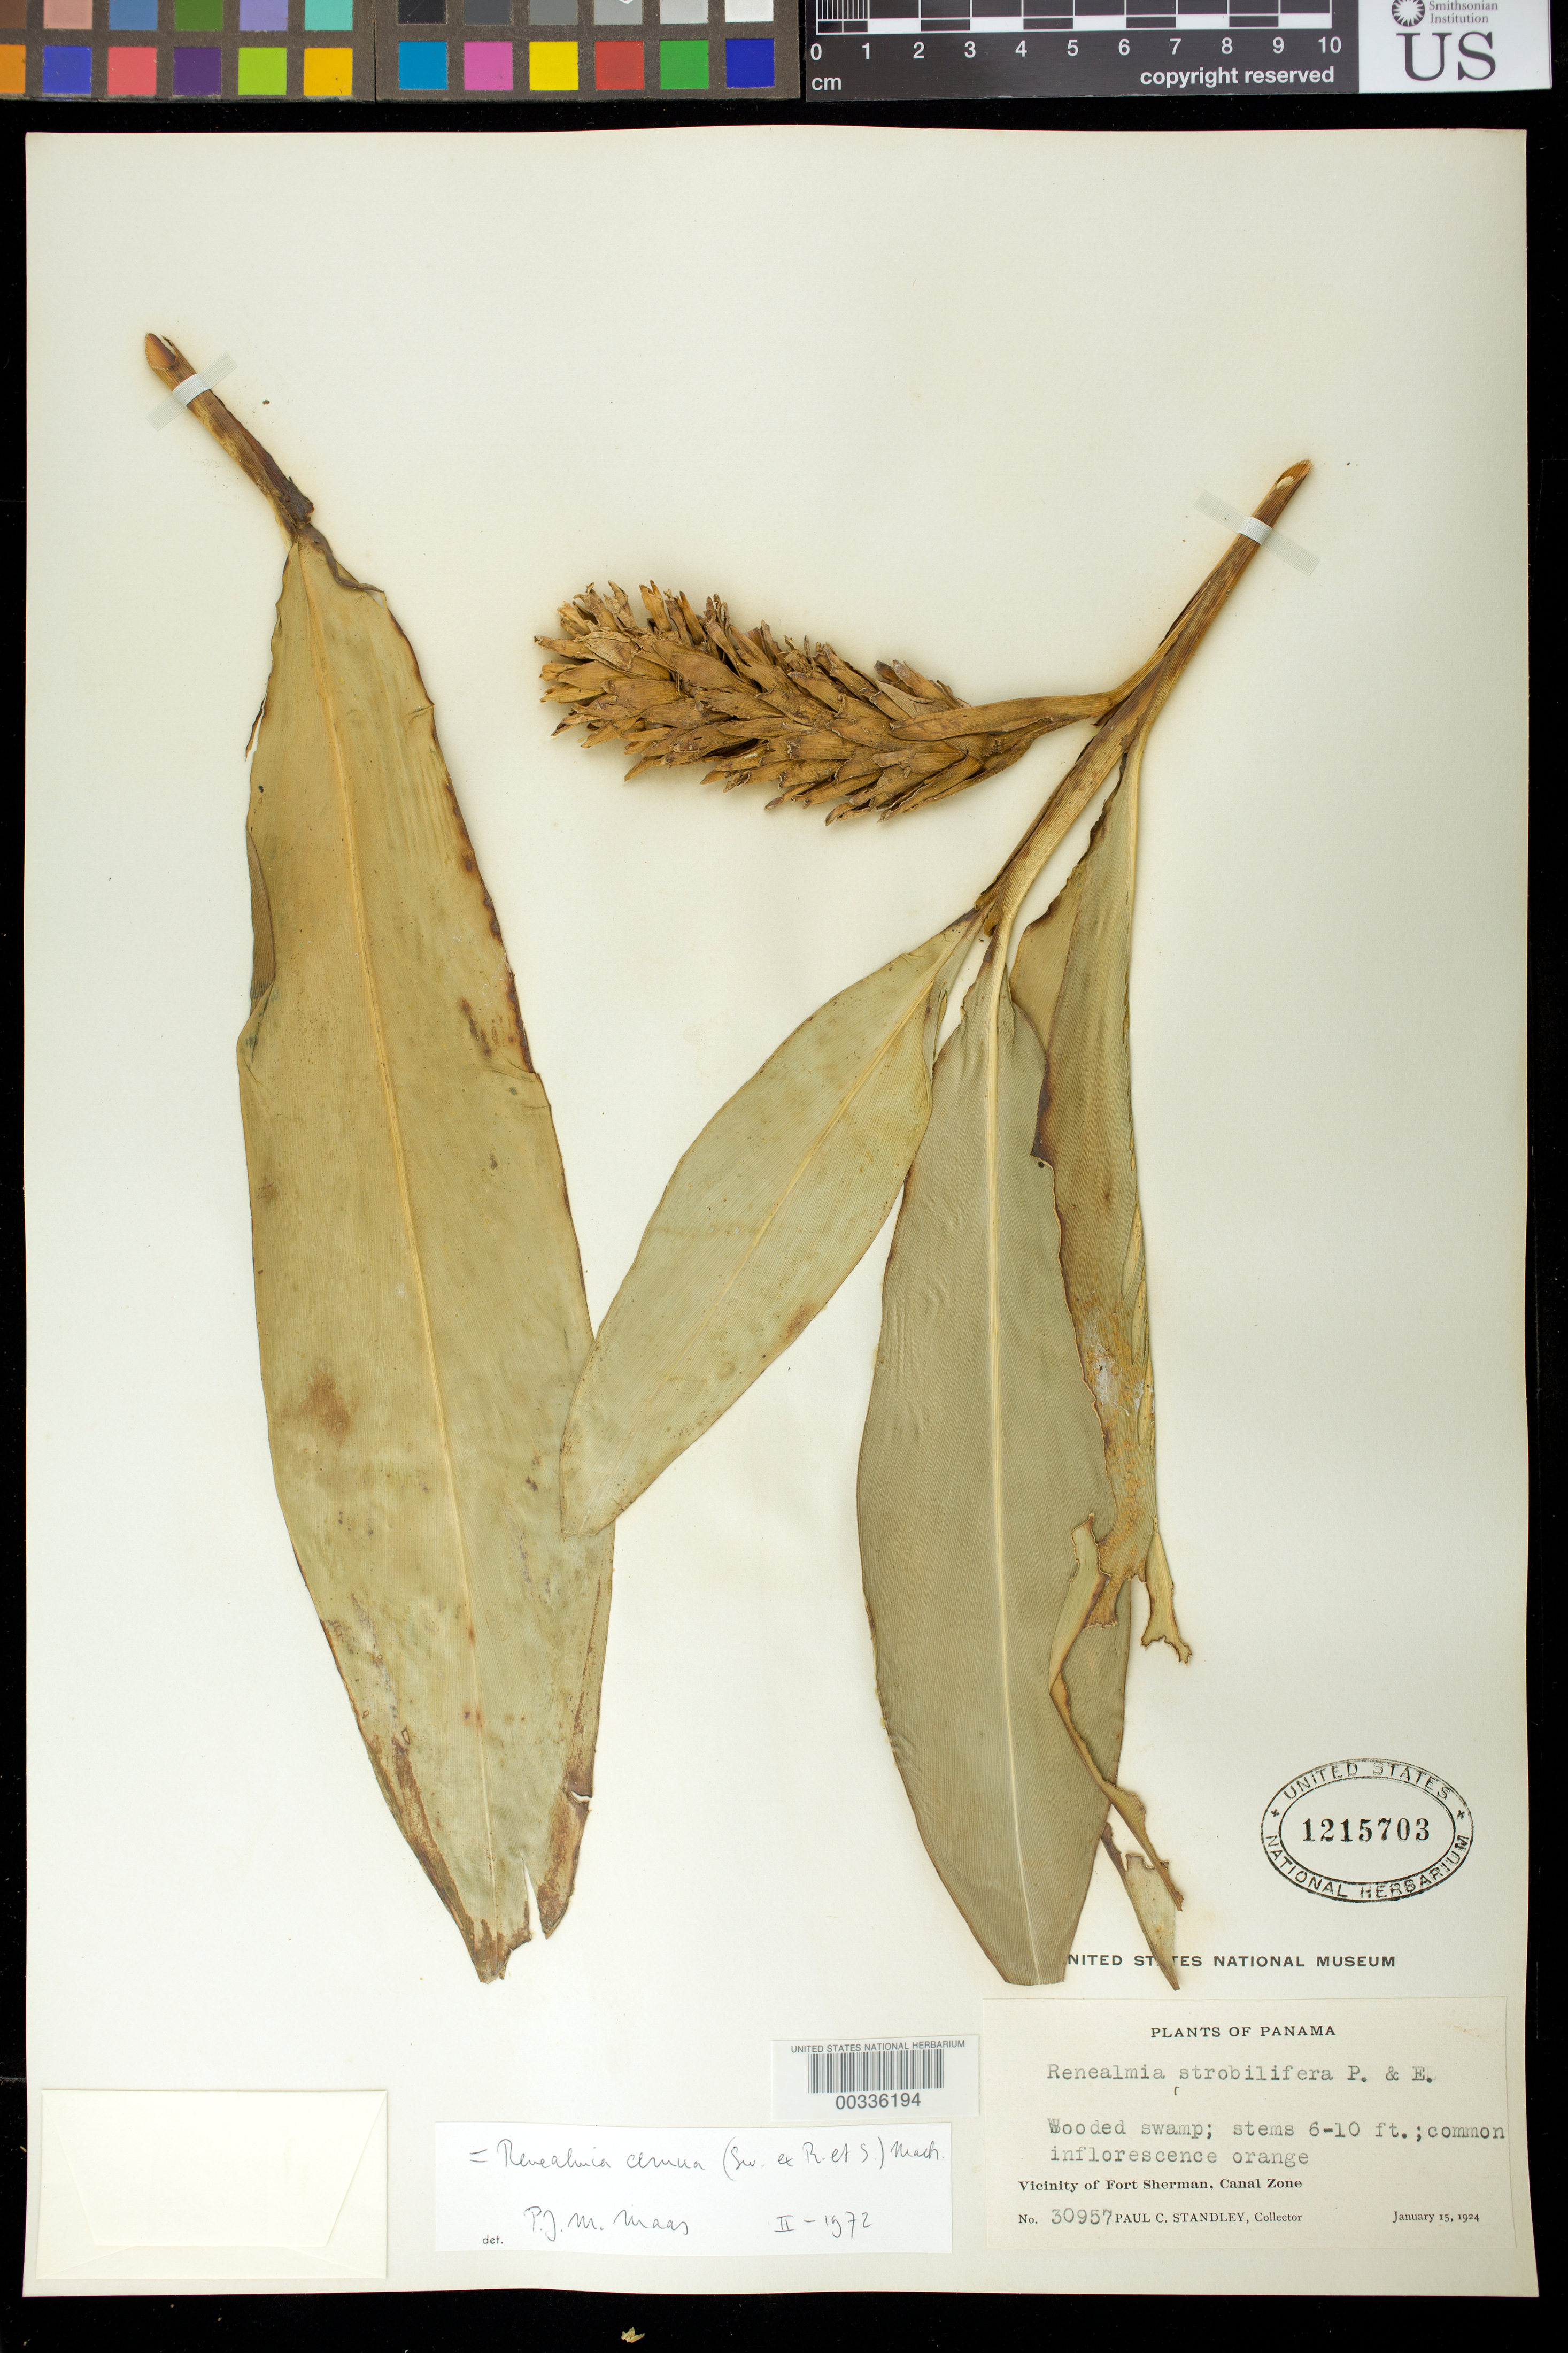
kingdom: Plantae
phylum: Tracheophyta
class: Liliopsida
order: Zingiberales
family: Zingiberaceae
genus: Renealmia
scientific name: Renealmia cernua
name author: (Sw. ex Roem. & Schult.) J.F. Macbr.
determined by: Maas, Paul J. M.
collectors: P. C. Standley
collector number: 30957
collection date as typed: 15 Jan 1924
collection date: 1924-01-15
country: Panama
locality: Vicinity of Fort Sherman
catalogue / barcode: US 1215703